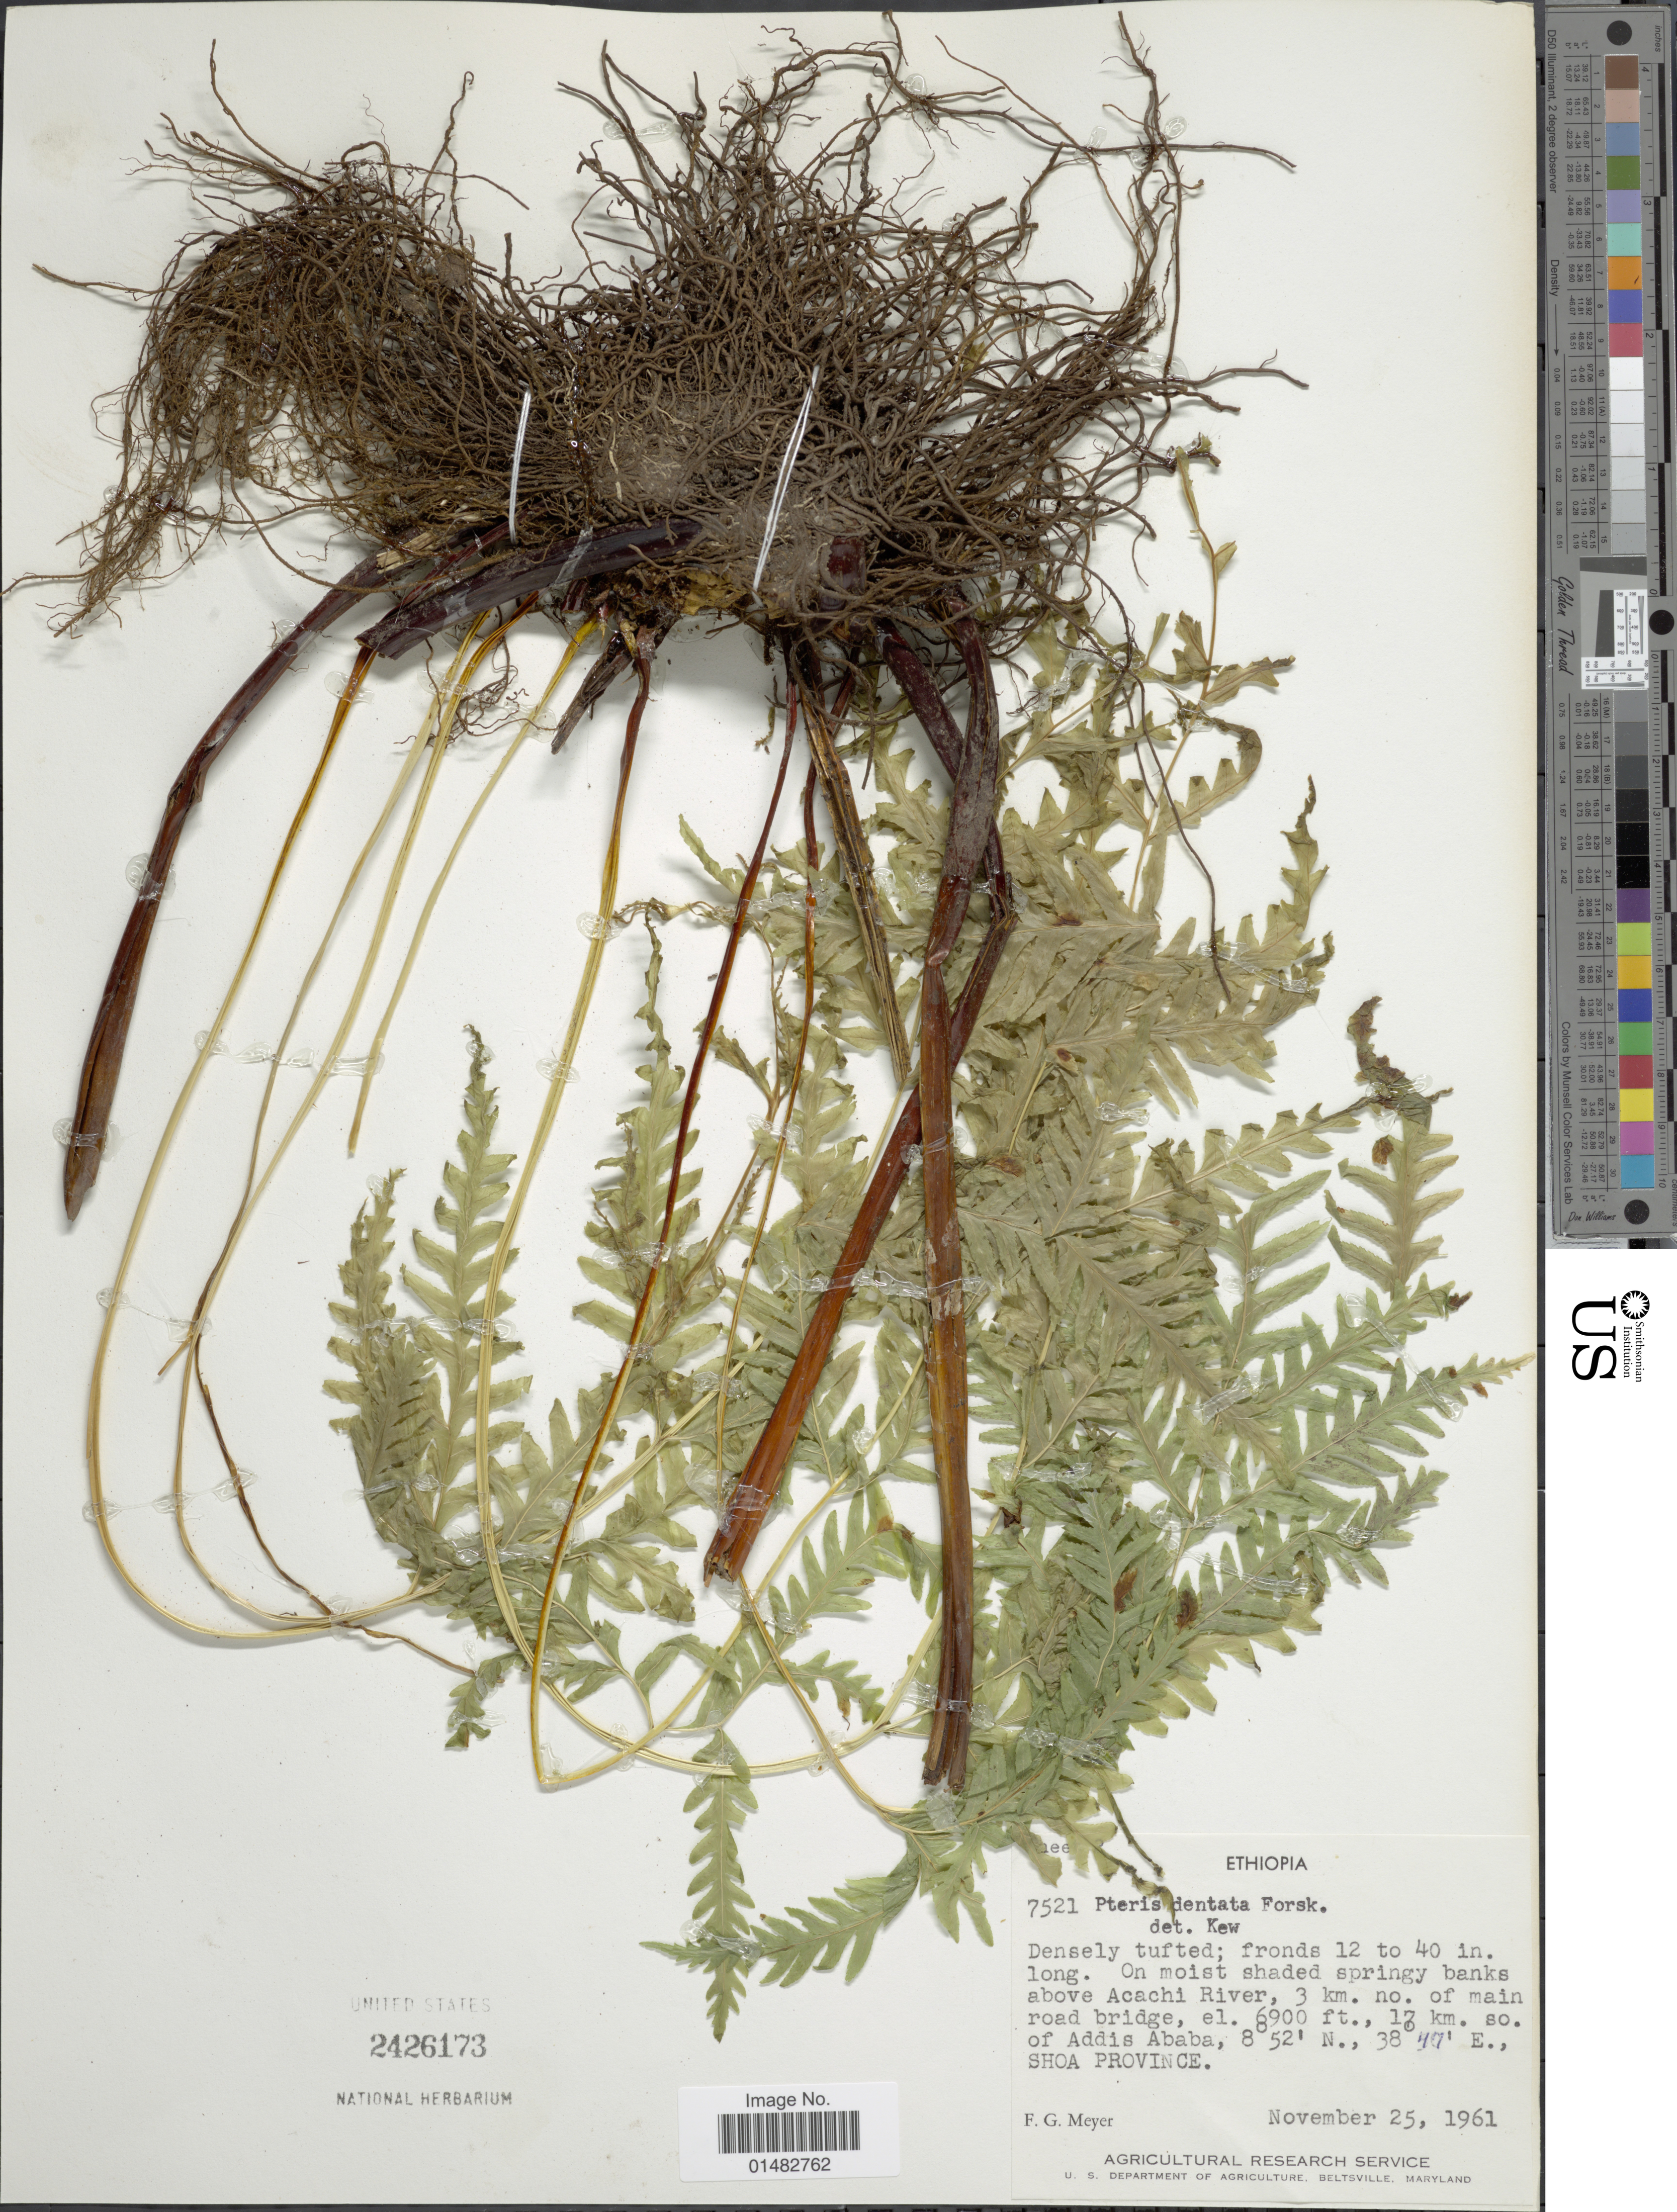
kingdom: Plantae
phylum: Tracheophyta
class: Polypodiopsida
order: Polypodiales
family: Pteridaceae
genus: Pteris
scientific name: Pteris dentata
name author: Forssk.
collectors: F. G. Meyer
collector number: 7521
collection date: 1961-11-25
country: Ethiopia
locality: Ethiopia, On moist shades springly banks above Acachi River, 3 km. no of main road bridge, 17 km. so. of Addis Ababa, Shoa Province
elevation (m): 2103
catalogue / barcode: US 2426173